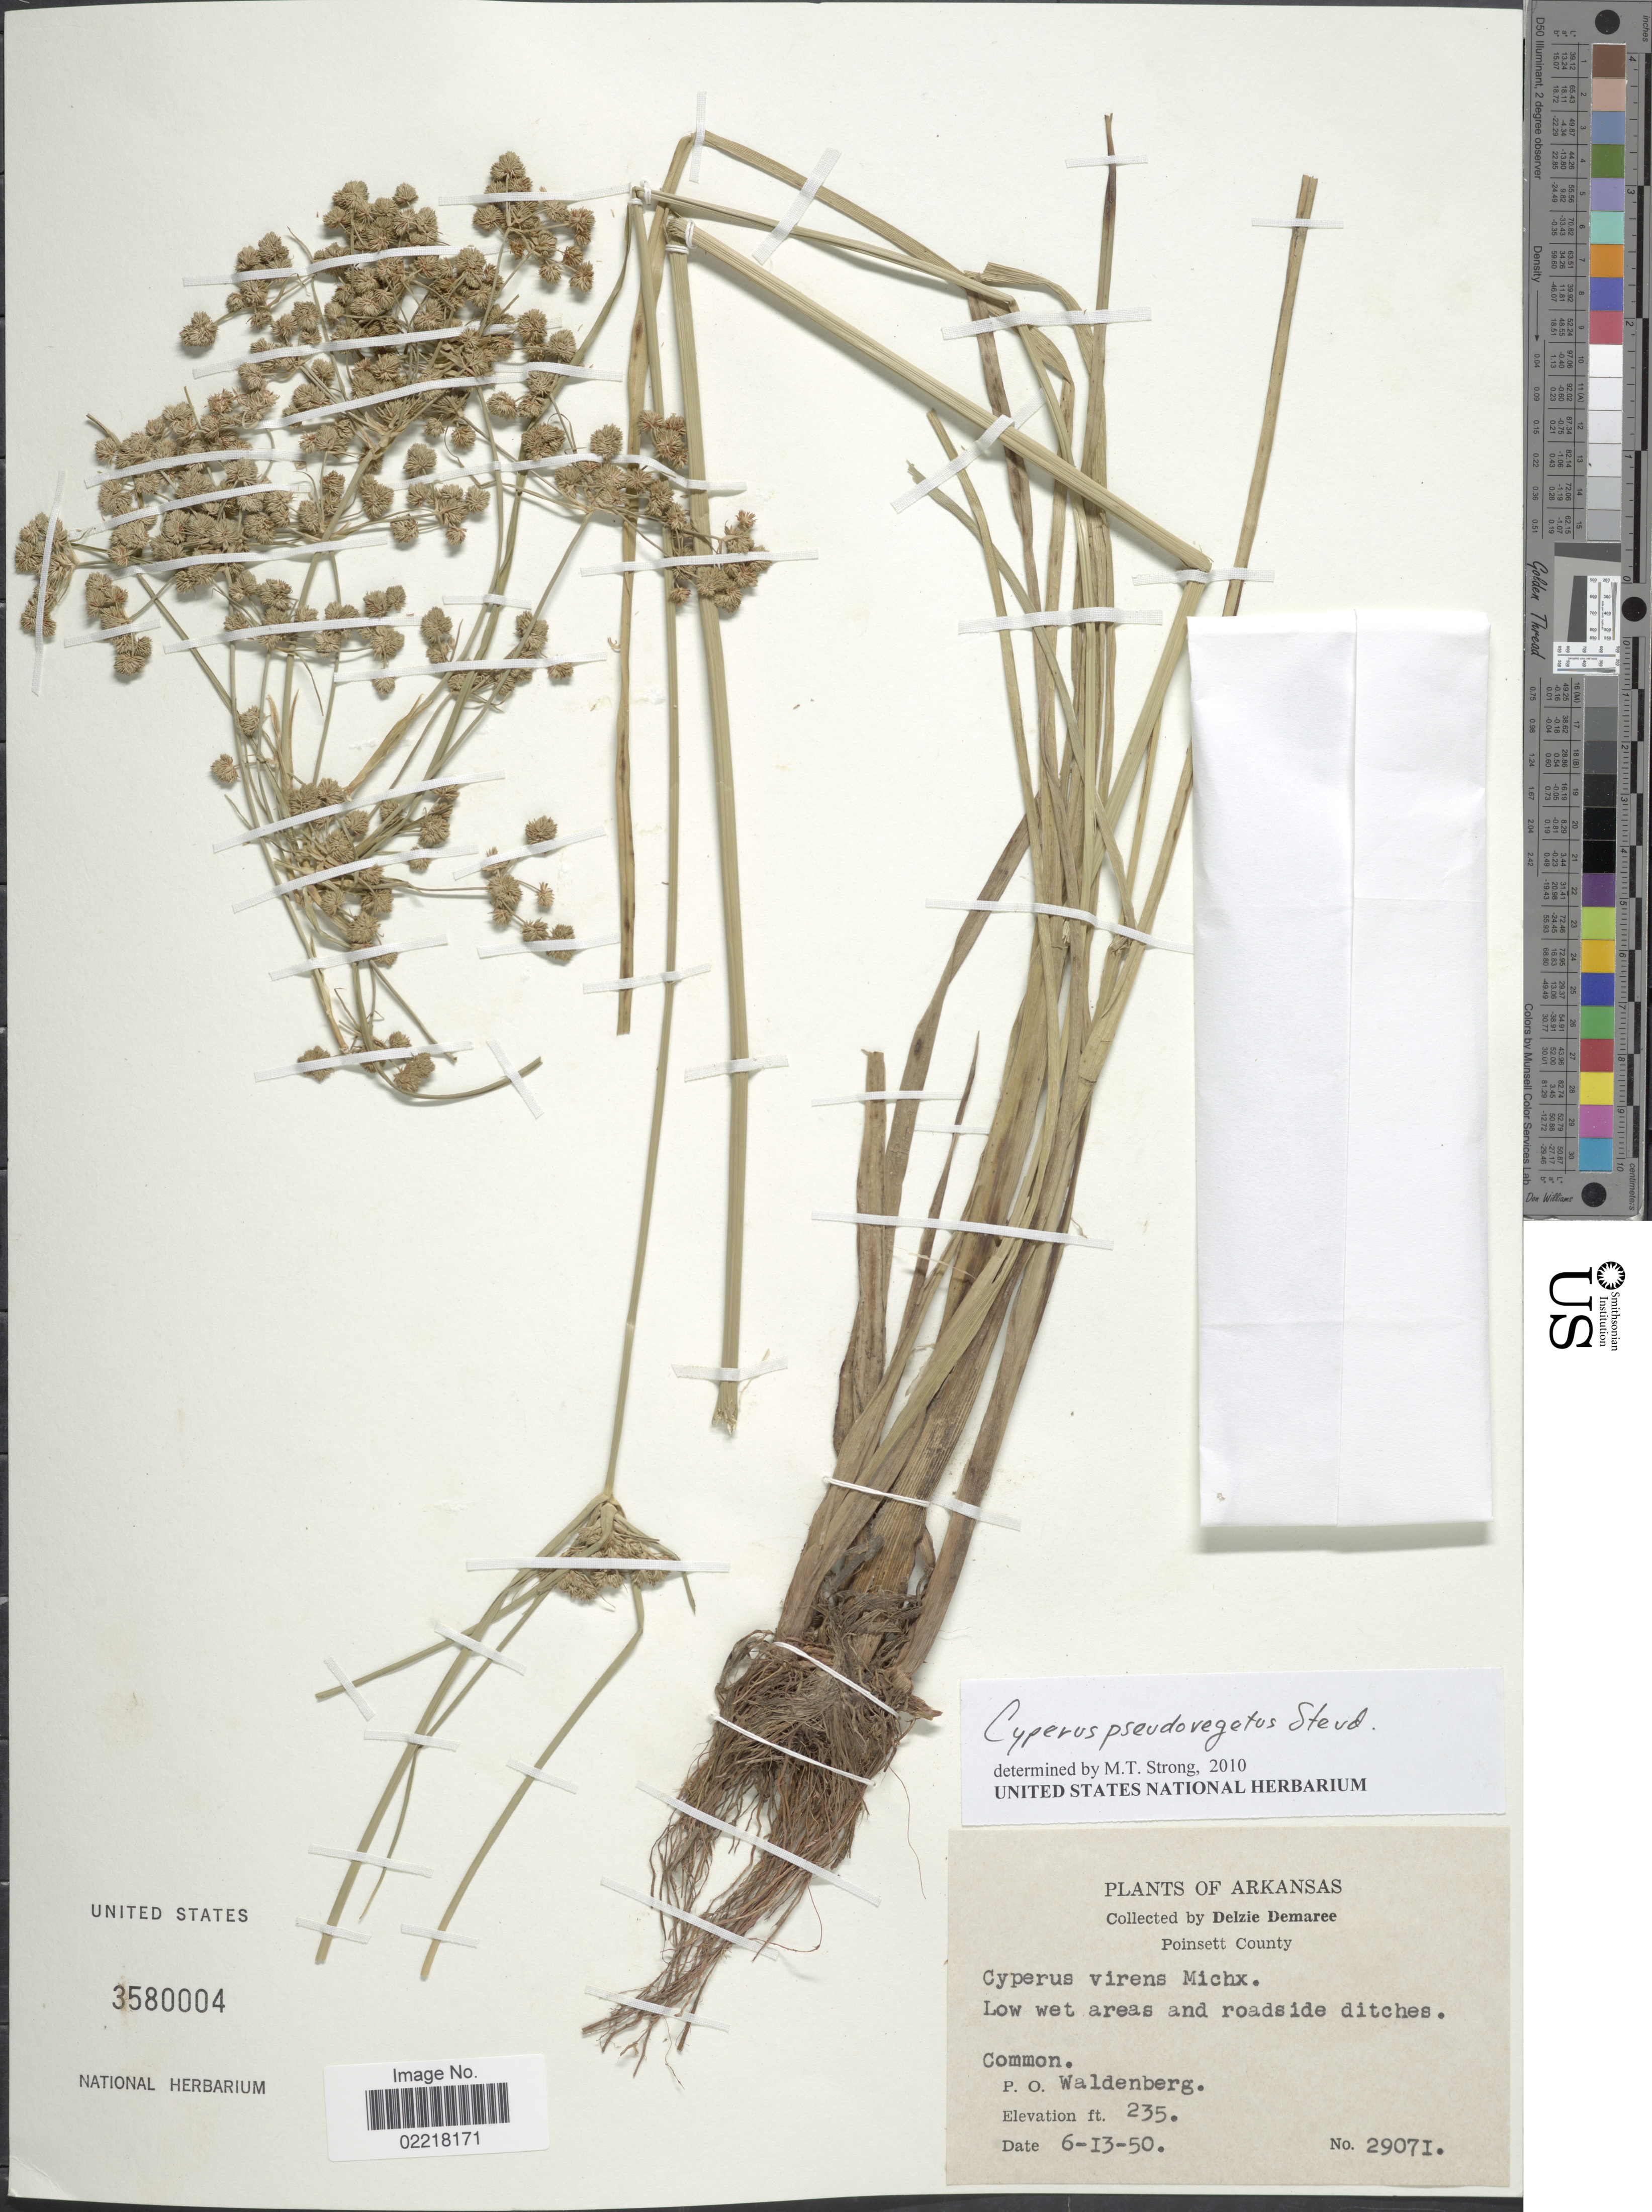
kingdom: Plantae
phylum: Tracheophyta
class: Liliopsida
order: Poales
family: Cyperaceae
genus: Cyperus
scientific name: Cyperus pseudovegetus Steud.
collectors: D. Demaree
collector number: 29071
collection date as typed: Transcribed d/m/y: 13/6/50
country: United States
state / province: Arkansas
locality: Poinsett County. P.O. Waldenberg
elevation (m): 72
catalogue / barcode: US 3580004